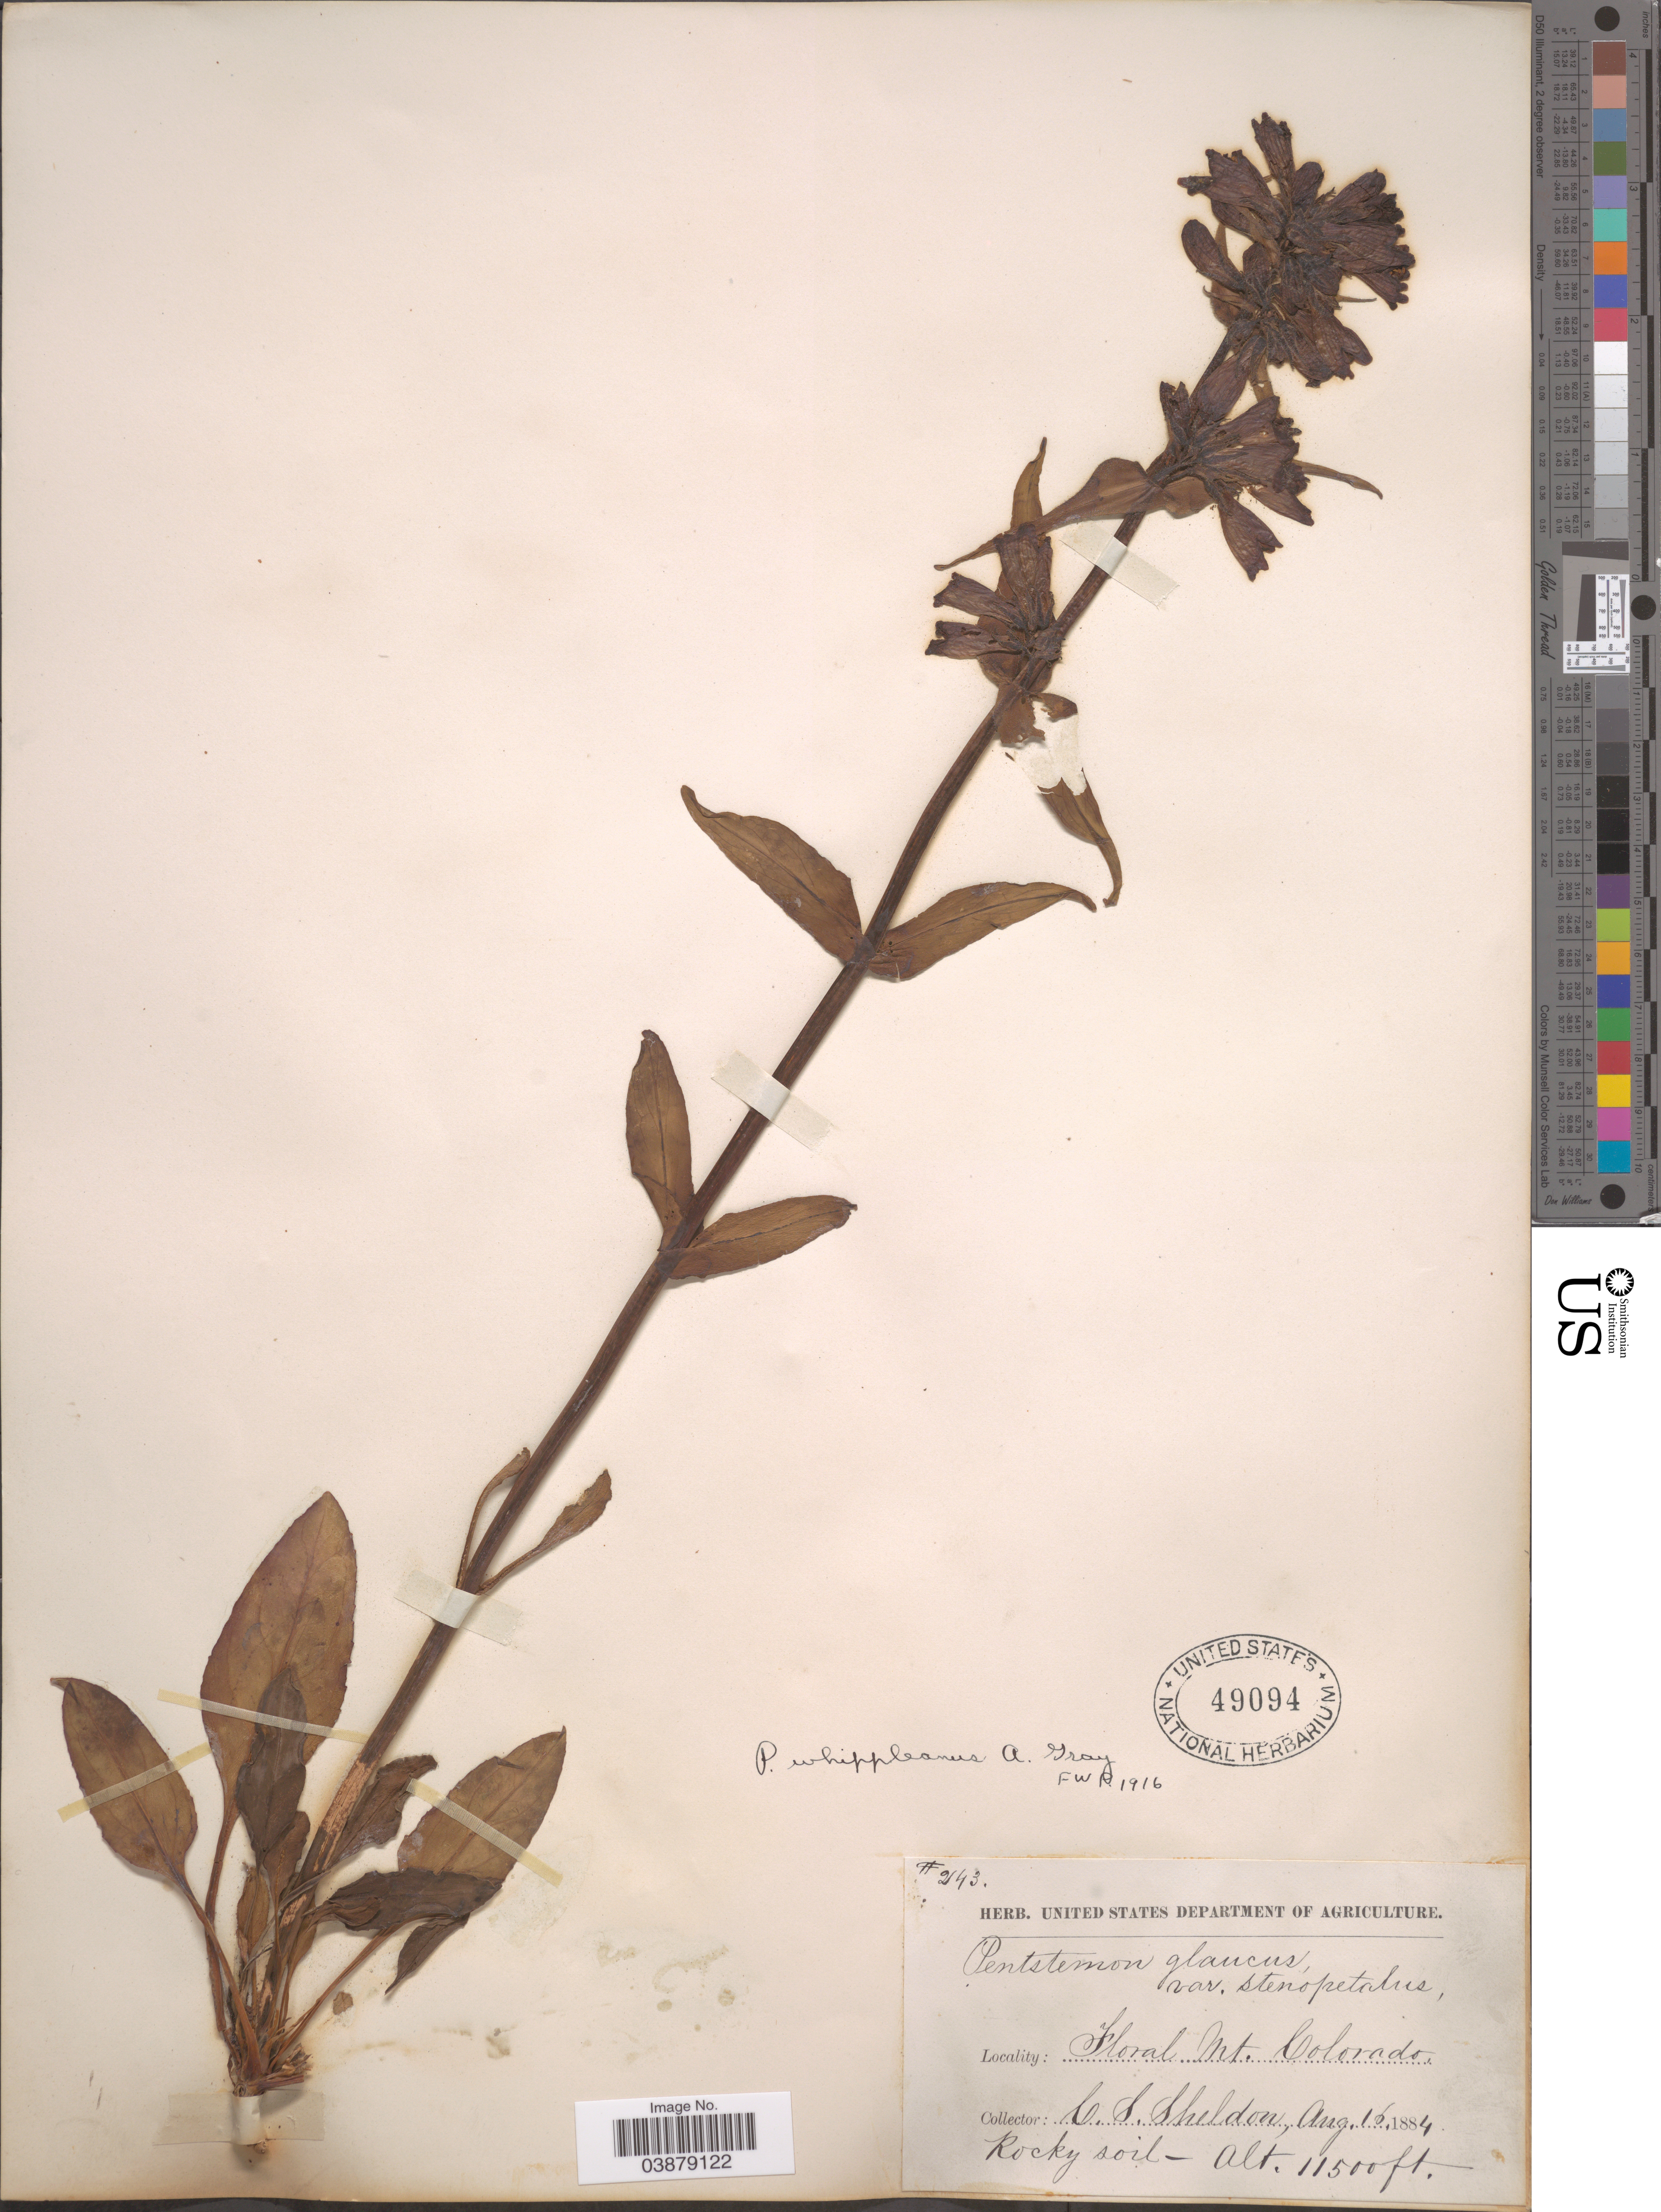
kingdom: Plantae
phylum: Tracheophyta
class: Magnoliopsida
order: Lamiales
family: Plantaginaceae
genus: Penstemon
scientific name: Penstemon whippleanus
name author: A. Gray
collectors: C. S. Sheldon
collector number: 243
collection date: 1884-08-16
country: United States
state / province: Colorado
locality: Floral Mt.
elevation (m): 3505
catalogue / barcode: US 49094